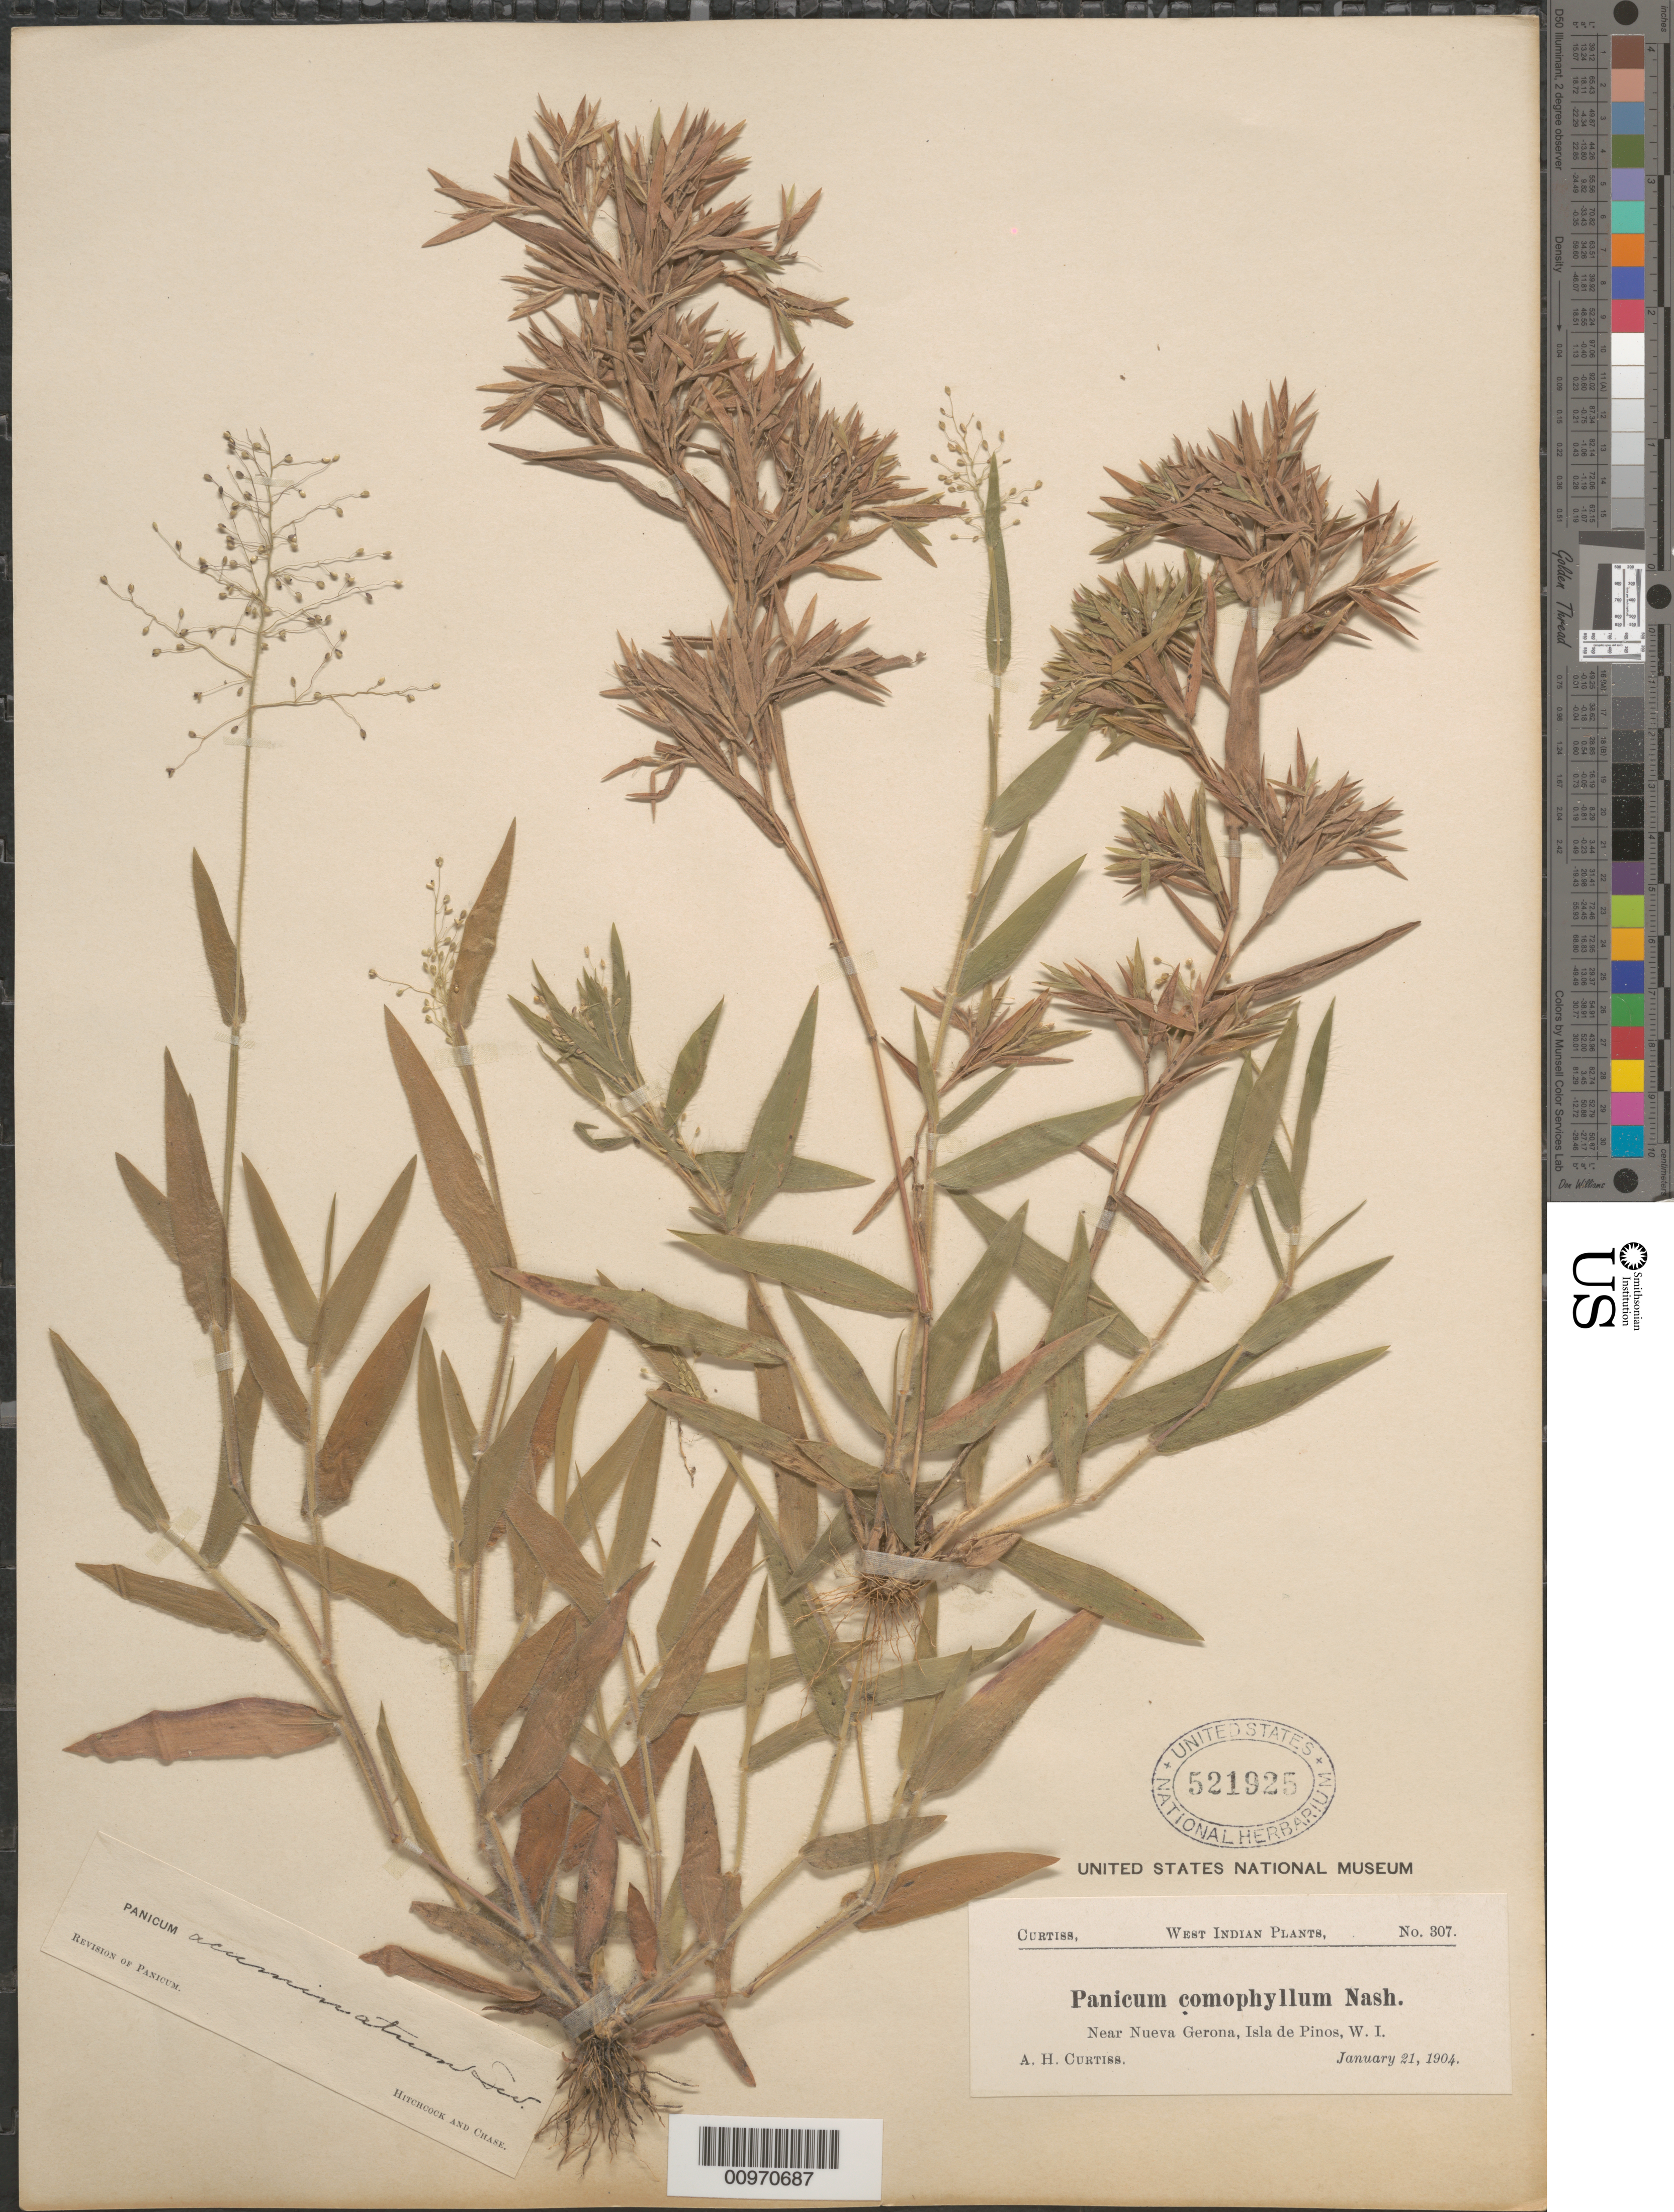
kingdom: Plantae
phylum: Tracheophyta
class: Liliopsida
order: Poales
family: Poaceae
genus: Panicum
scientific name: Panicum acuminatum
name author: Sw.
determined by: Hitchcock, A. S.; Chase, [M.] A.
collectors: A. H. Curtiss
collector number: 307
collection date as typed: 21 Jan 1904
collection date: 1904-01-21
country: Cuba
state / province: Isla de la Juventud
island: Isla de la Juventud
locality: [Isle of Pines], Near Nueva Gerona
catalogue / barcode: US 521925